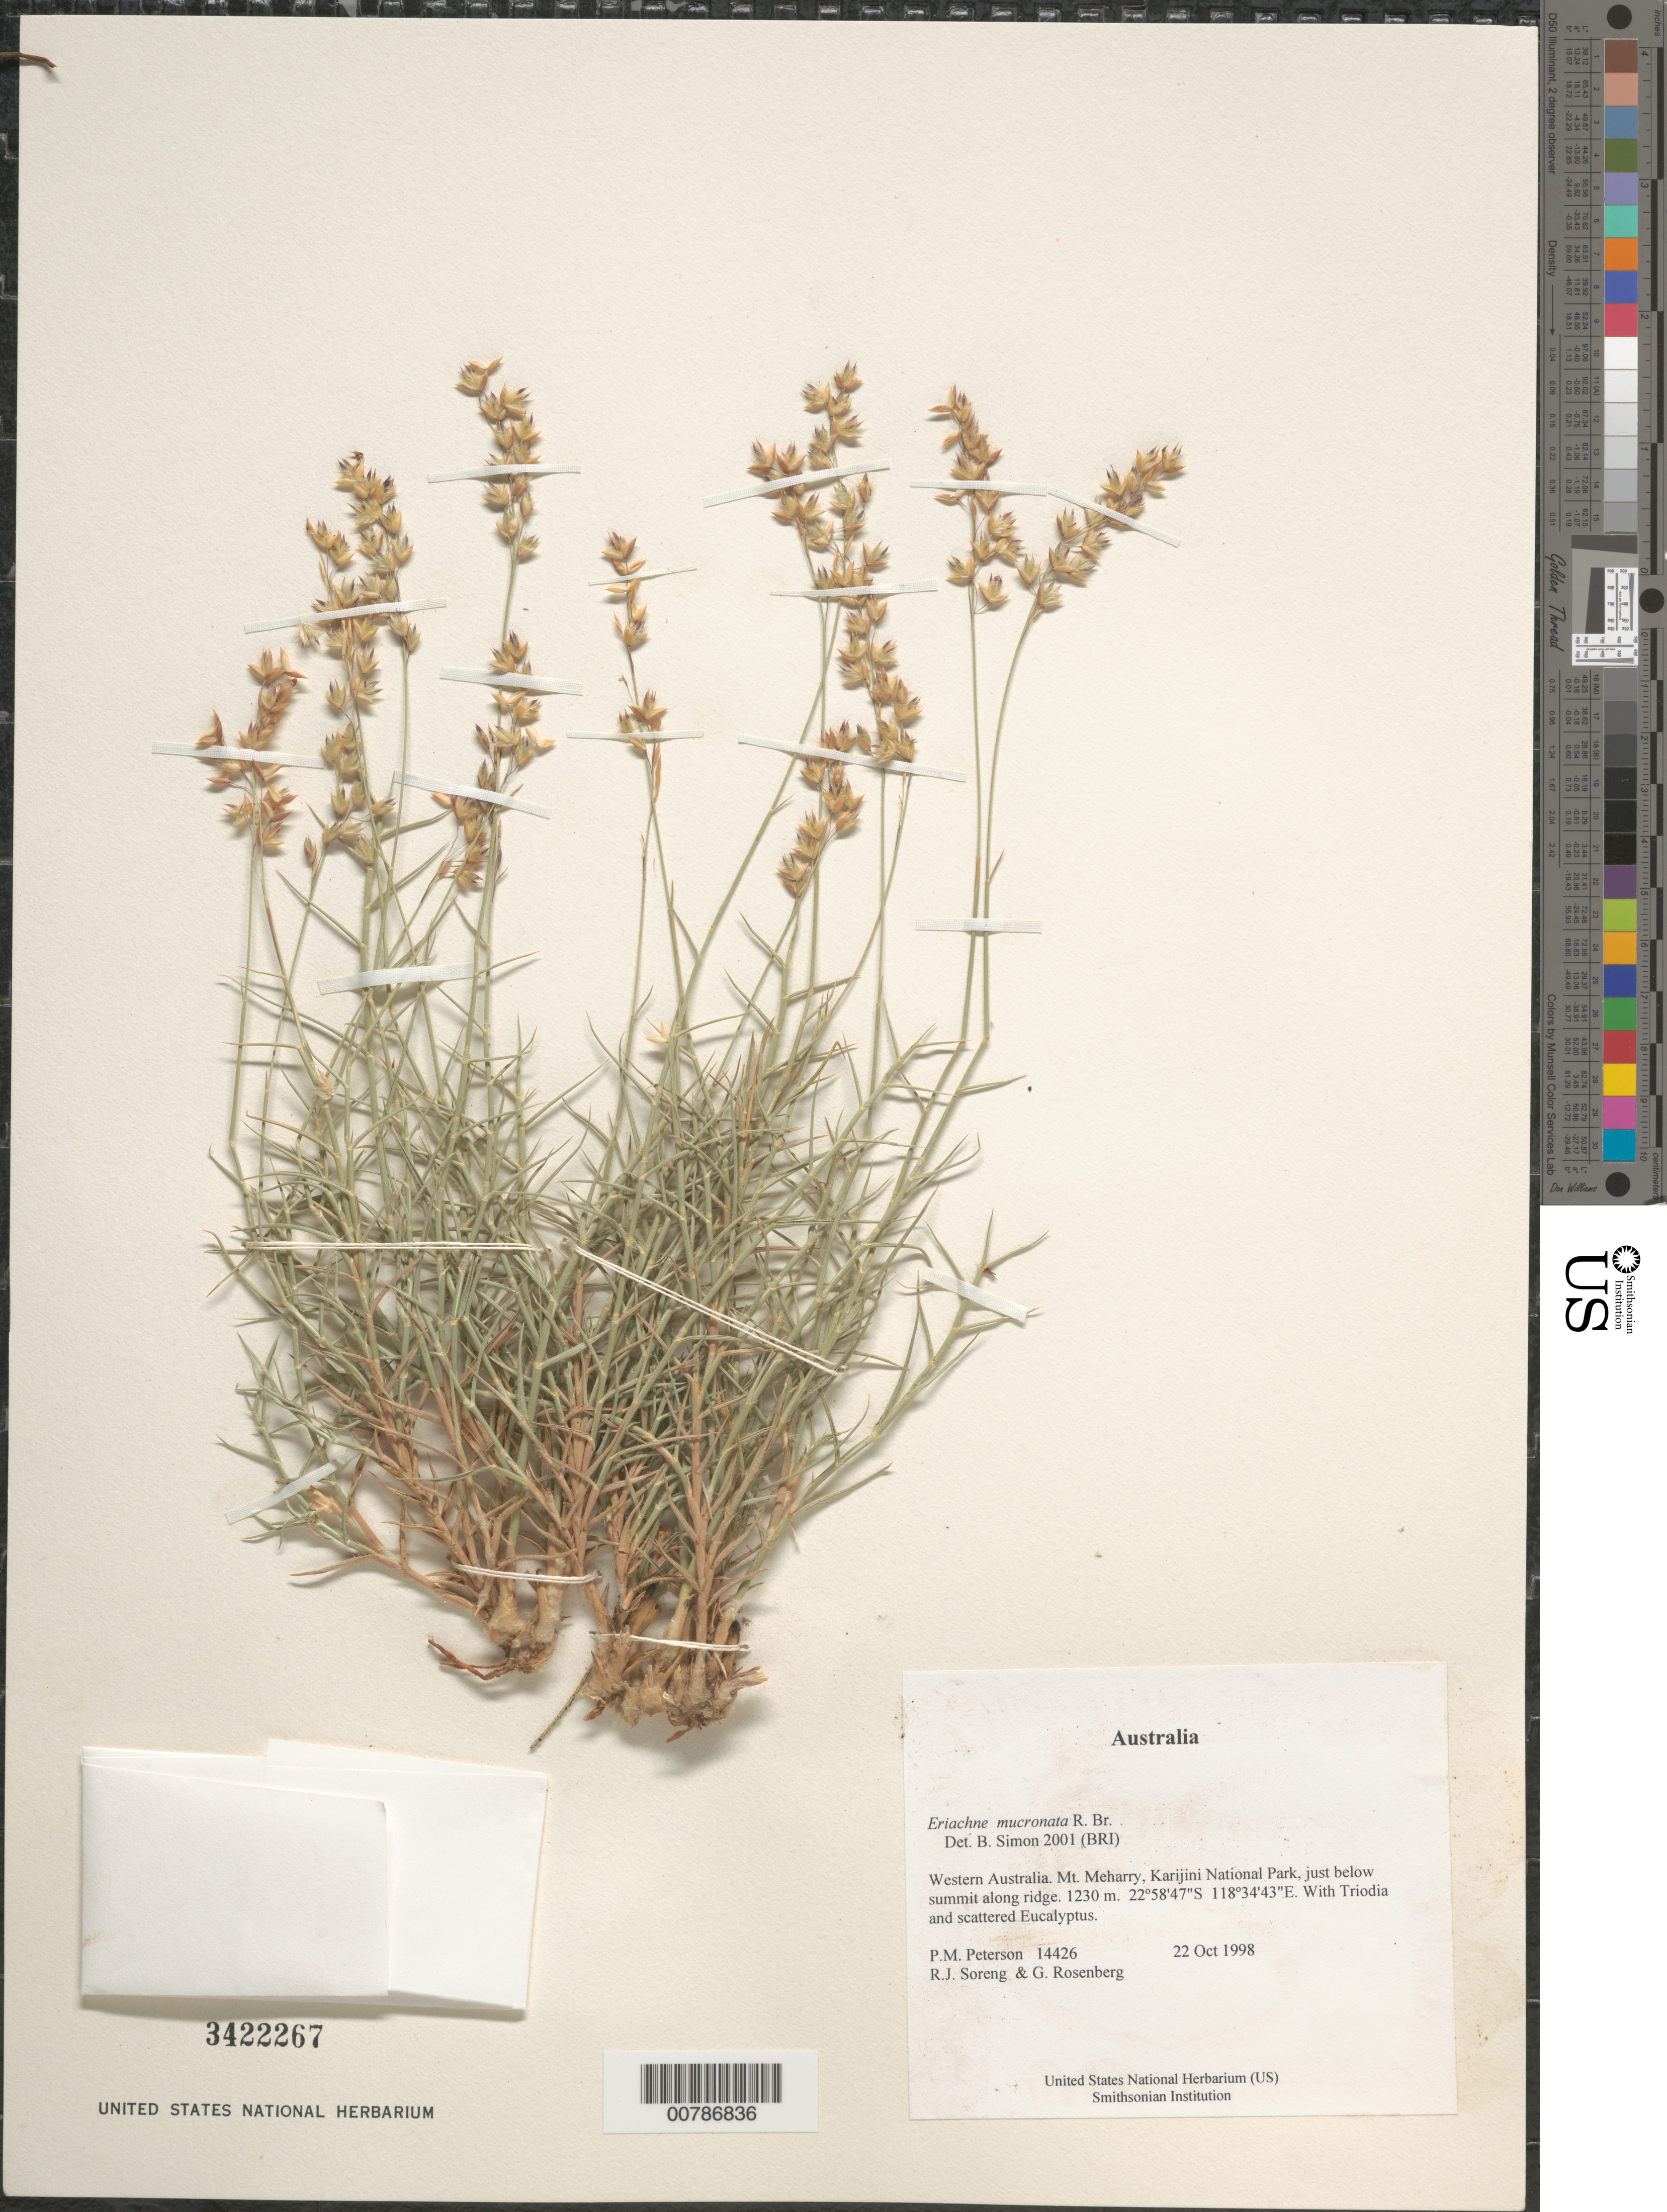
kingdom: Plantae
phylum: Tracheophyta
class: Liliopsida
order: Poales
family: Poaceae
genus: Eriachne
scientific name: Eriachne mucronata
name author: R. Br.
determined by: Simon, B.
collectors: P. M. Peterson, R. J. Soreng & G. Rosenberg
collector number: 14426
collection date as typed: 22 Oct 1998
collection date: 1998-10-22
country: Australia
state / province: Western Australia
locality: Mt. Meharry, Karijini National Park, just below summit along ridge.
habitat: With Triodia and scattered Eucalyptus.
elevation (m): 1230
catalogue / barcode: US 3422267